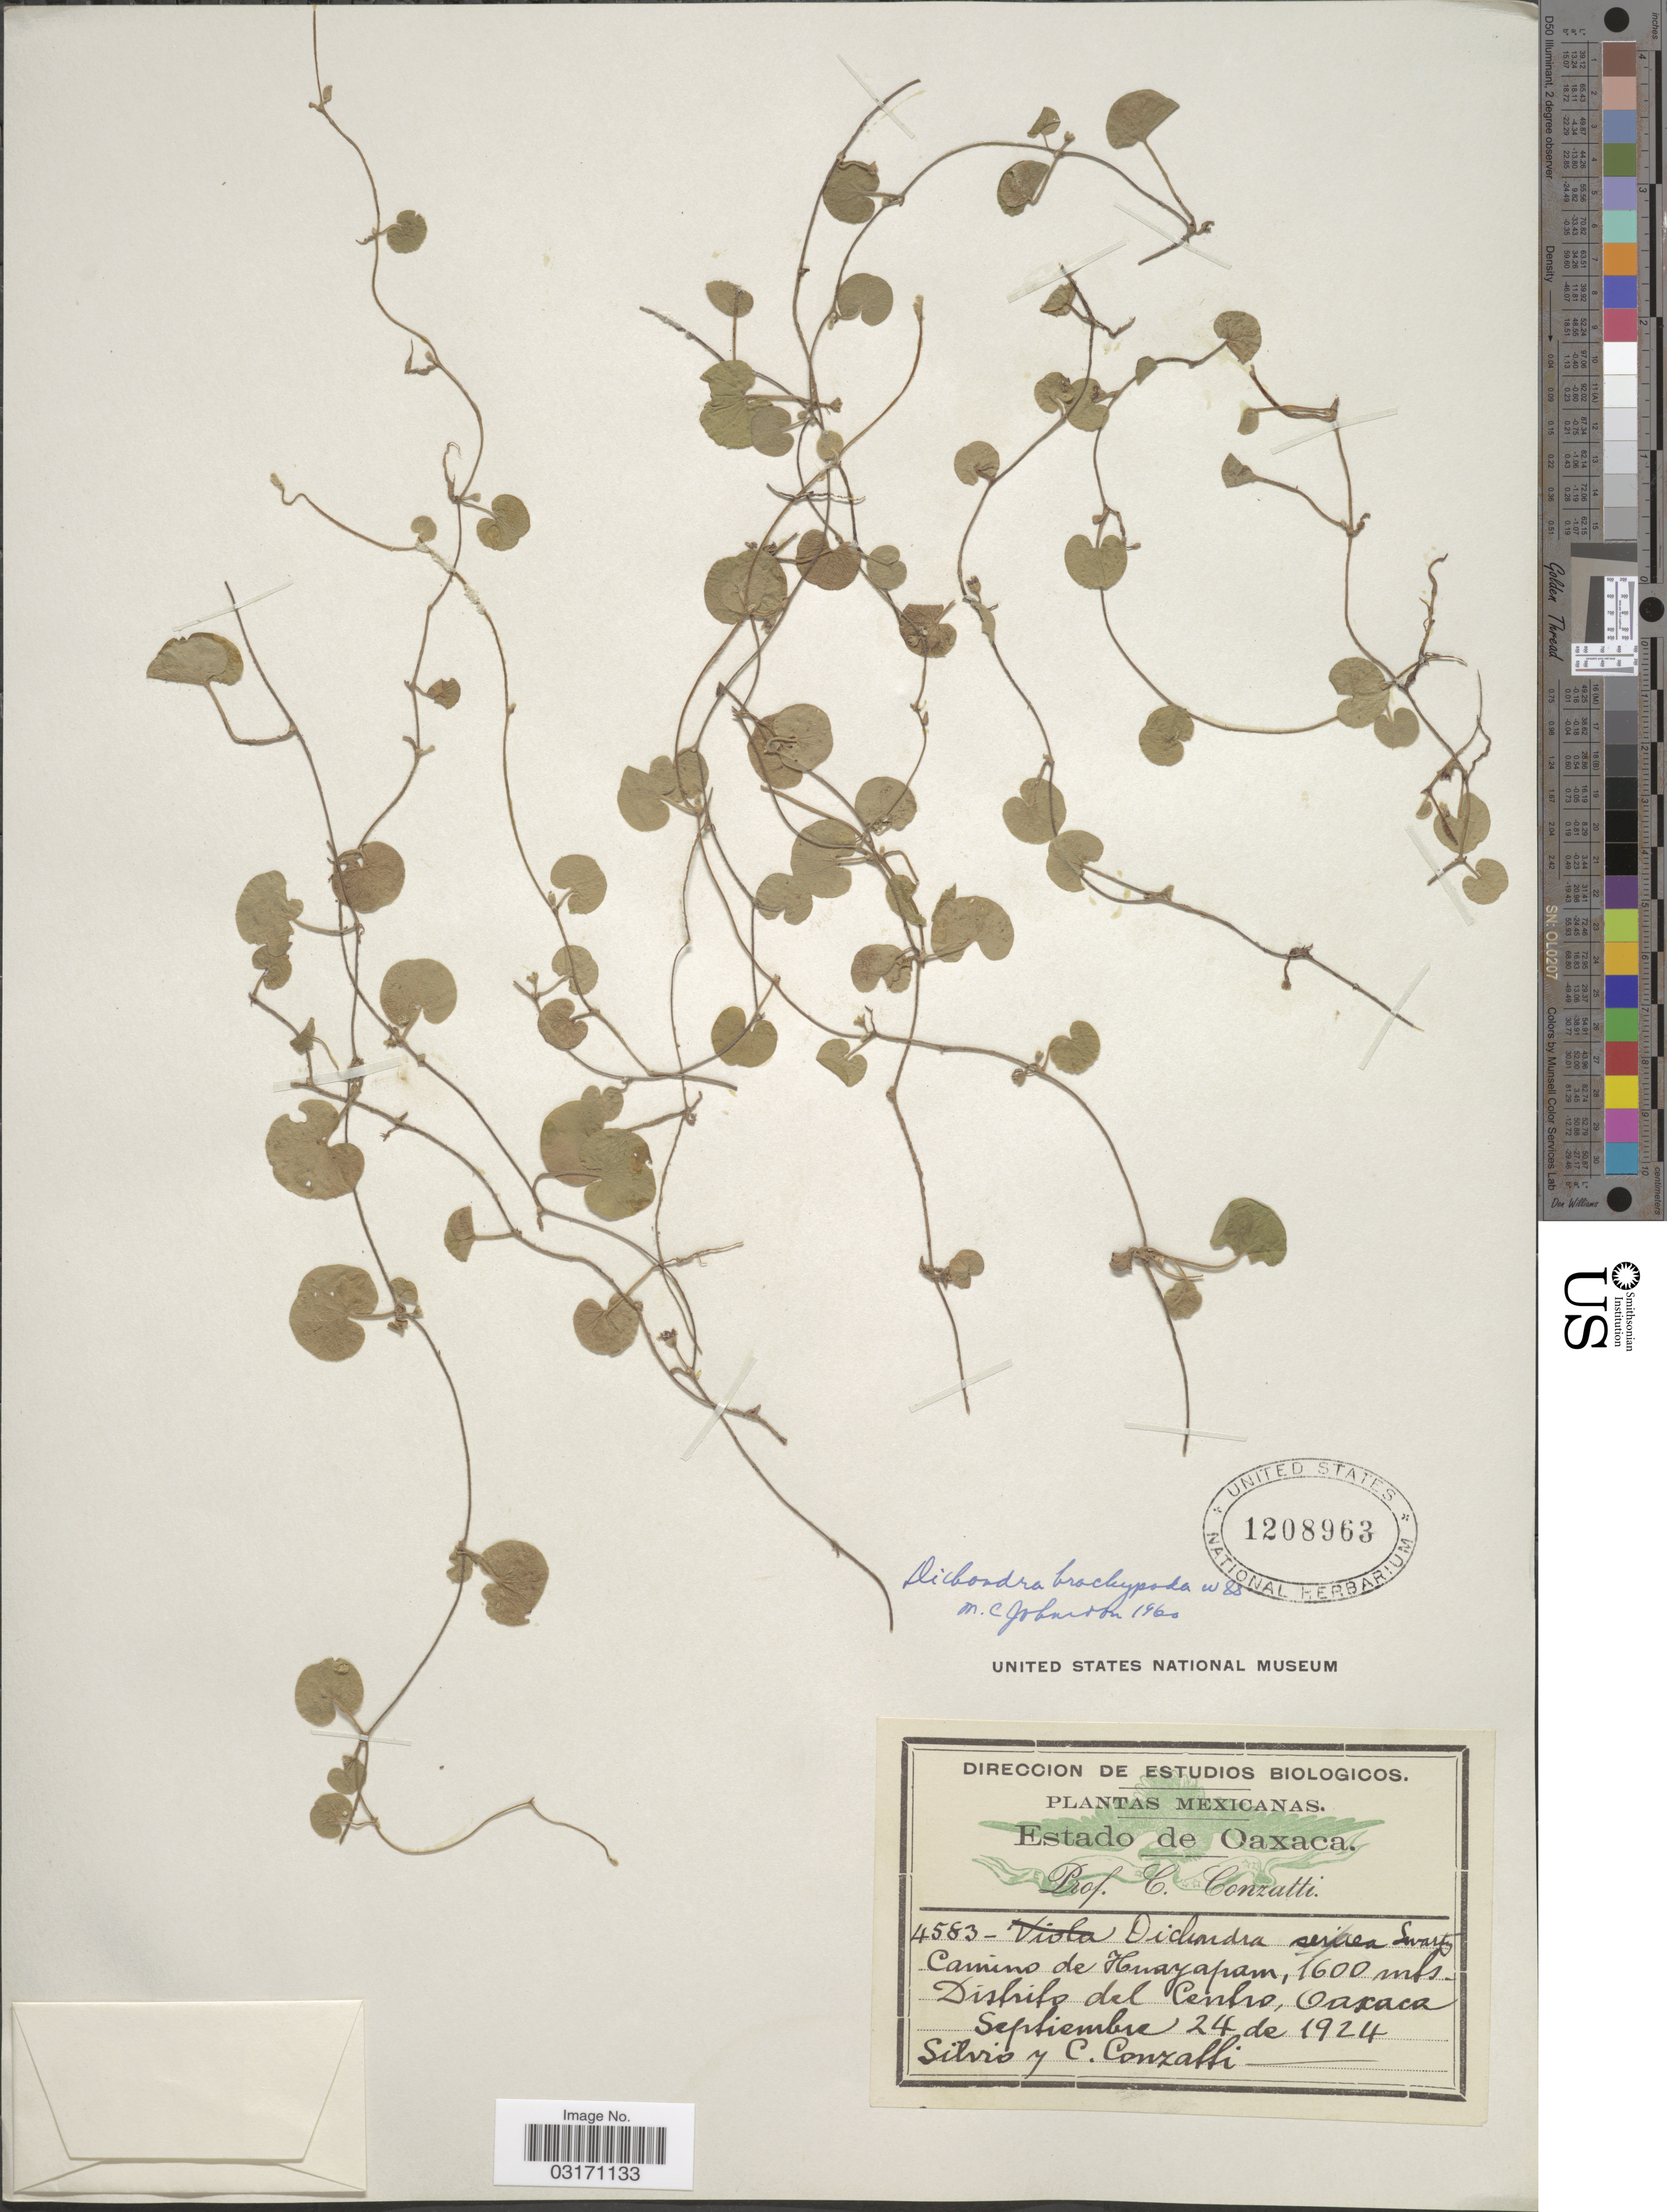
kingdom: Plantae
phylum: Tracheophyta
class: Magnoliopsida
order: Solanales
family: Convolvulaceae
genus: Dichondra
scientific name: Dichondra brachypoda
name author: Wooton & Standl.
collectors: S. Conzatti & C. Conzatti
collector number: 4583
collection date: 1924-09-24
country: Mexico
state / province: Oaxaca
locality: Camino de Huayapam. Distrito del Centro.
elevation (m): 1600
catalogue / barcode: US 1208963